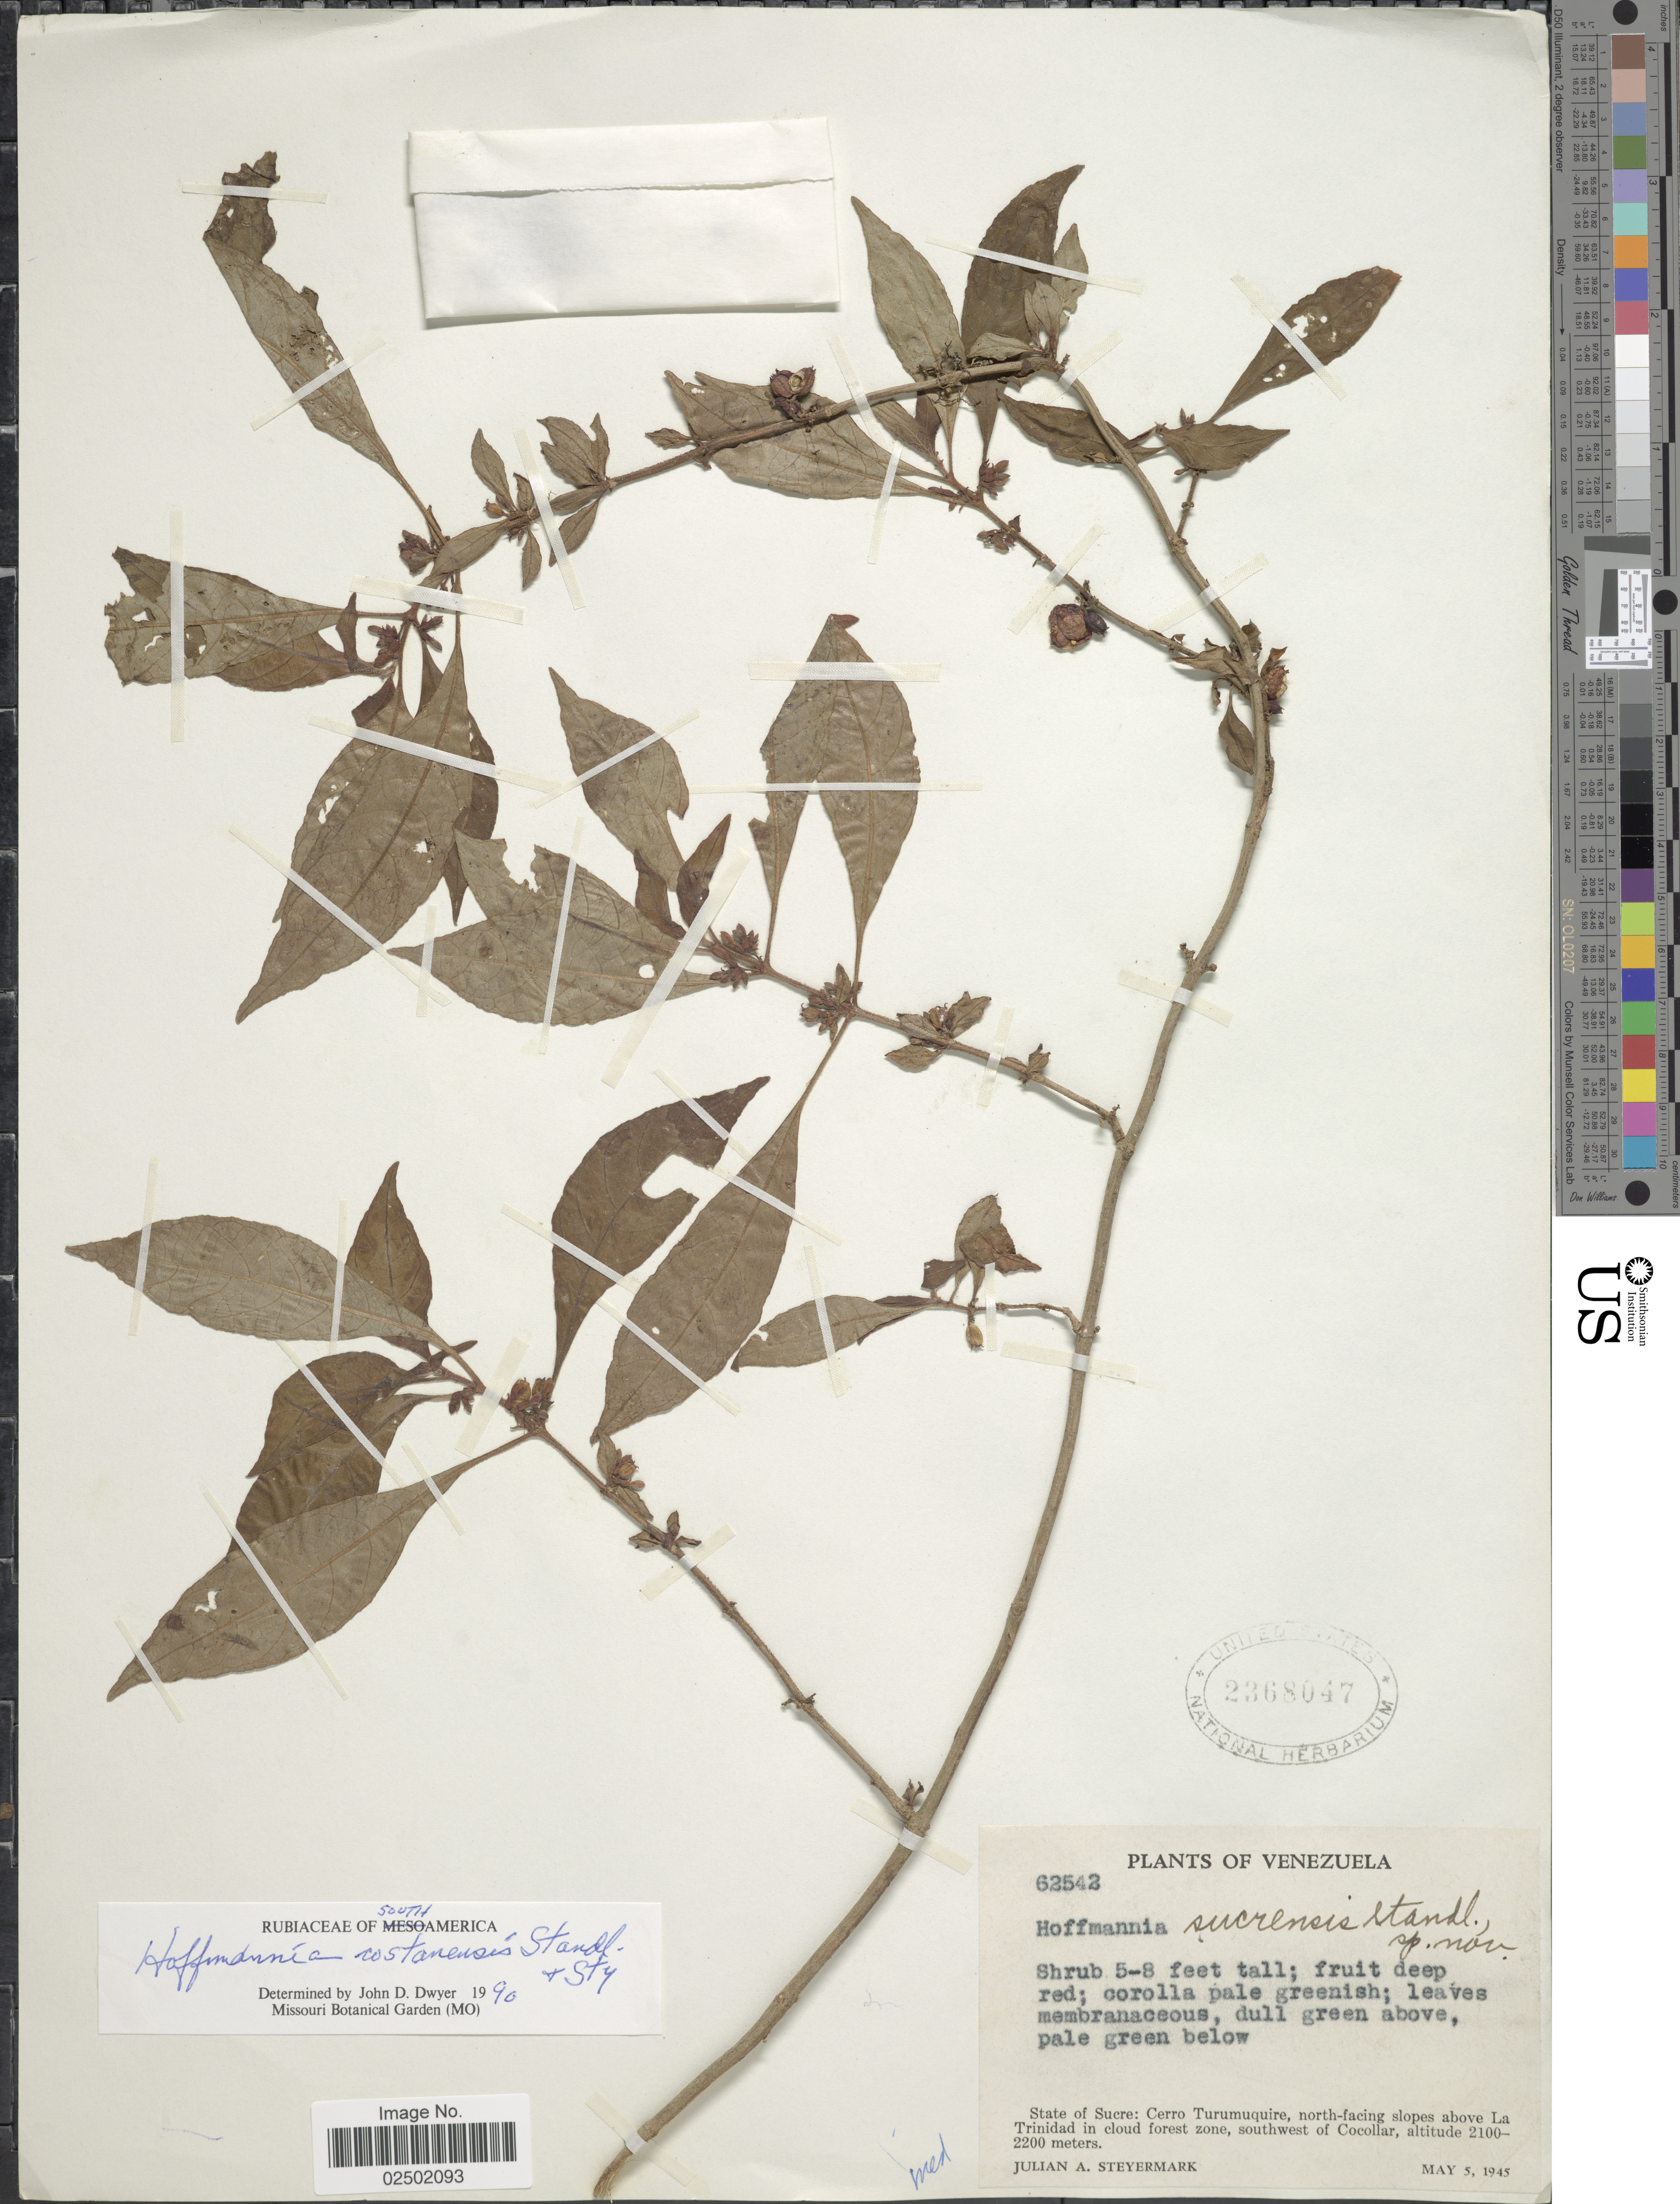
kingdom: Plantae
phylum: Tracheophyta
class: Magnoliopsida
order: Gentianales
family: Rubiaceae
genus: Hoffmannia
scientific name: Hoffmannia costensis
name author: Standl. & Steyerm.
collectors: J. Steyermark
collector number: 62542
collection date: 1945-05-05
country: Colombia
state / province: Sucre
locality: State of Sucre: Cerro Turumuquire, north-facing slopes above La Trinidad in cloud forest zone, southwest of Cocollar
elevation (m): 2100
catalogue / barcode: US 2368047